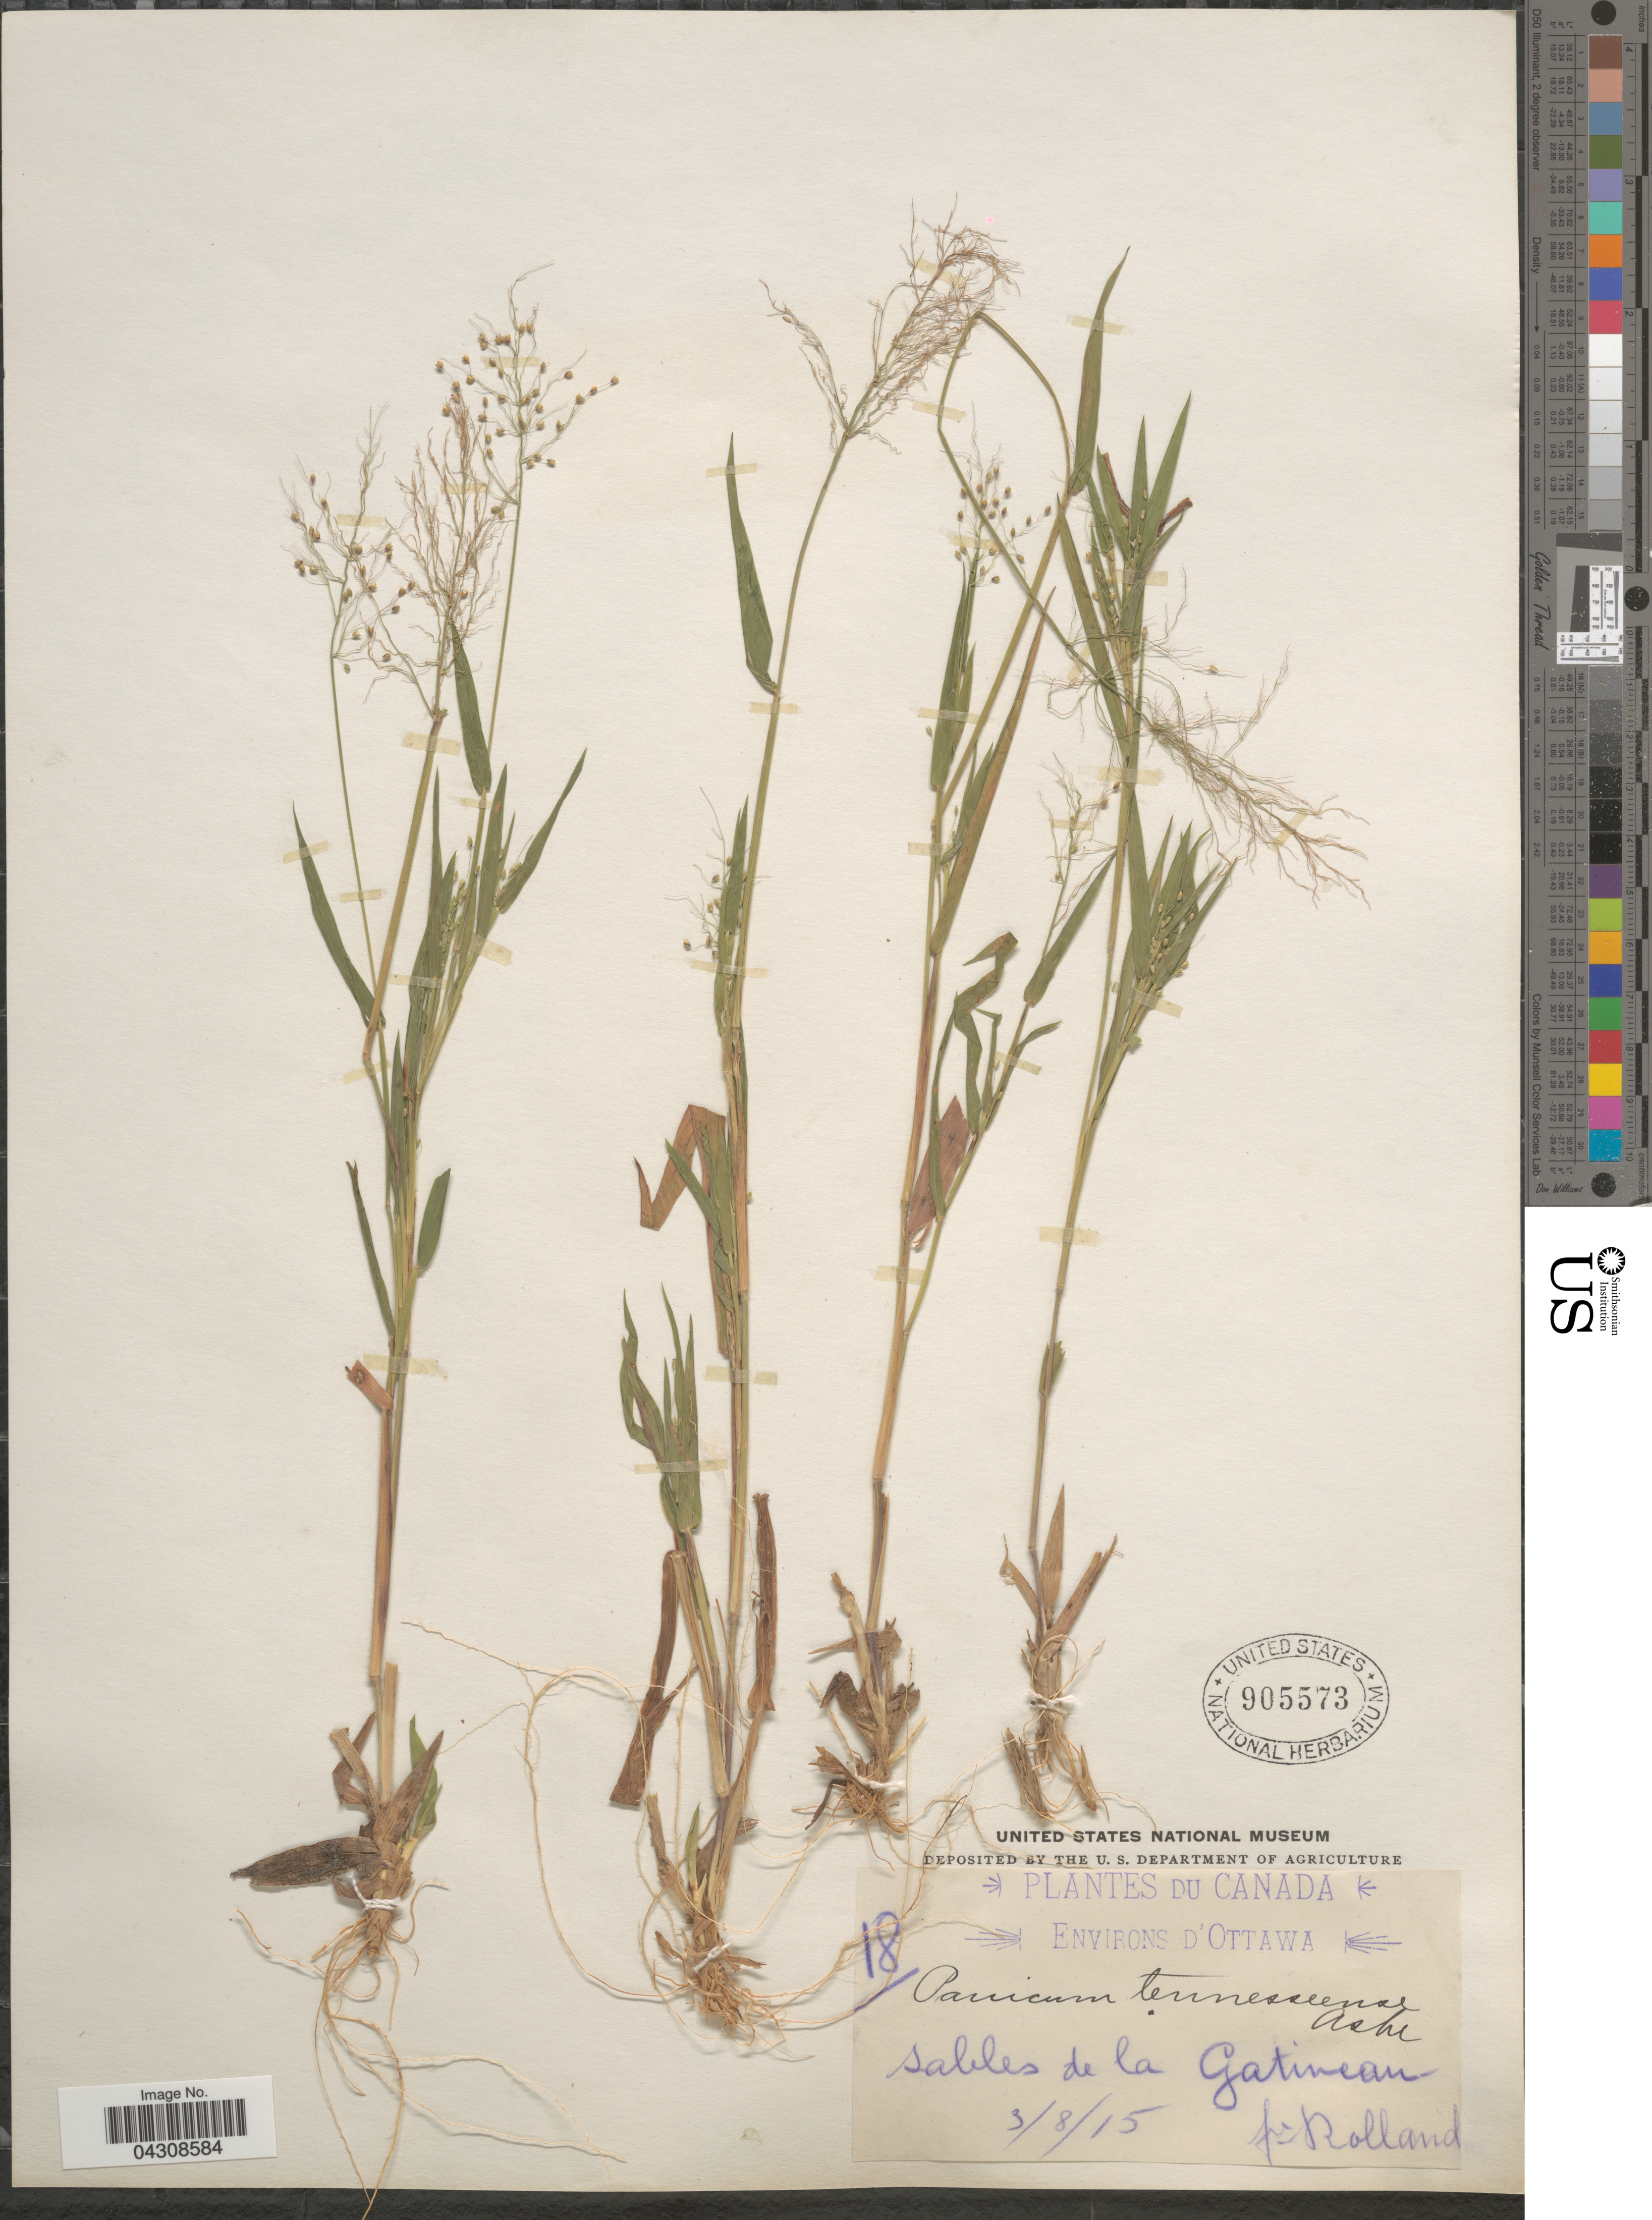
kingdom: Plantae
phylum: Tracheophyta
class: Liliopsida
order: Poales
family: Poaceae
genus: Dichanthelium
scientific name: Dichanthelium acuminatum var. acuminatum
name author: (Sw.) Gould & C.A. Clark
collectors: F. Rolland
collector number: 18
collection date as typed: Transcribed d/m/y: 8/3/15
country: Canada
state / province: Ontario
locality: Environs d'Ottawa. Sables de la Gatineau.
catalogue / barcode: US 905573